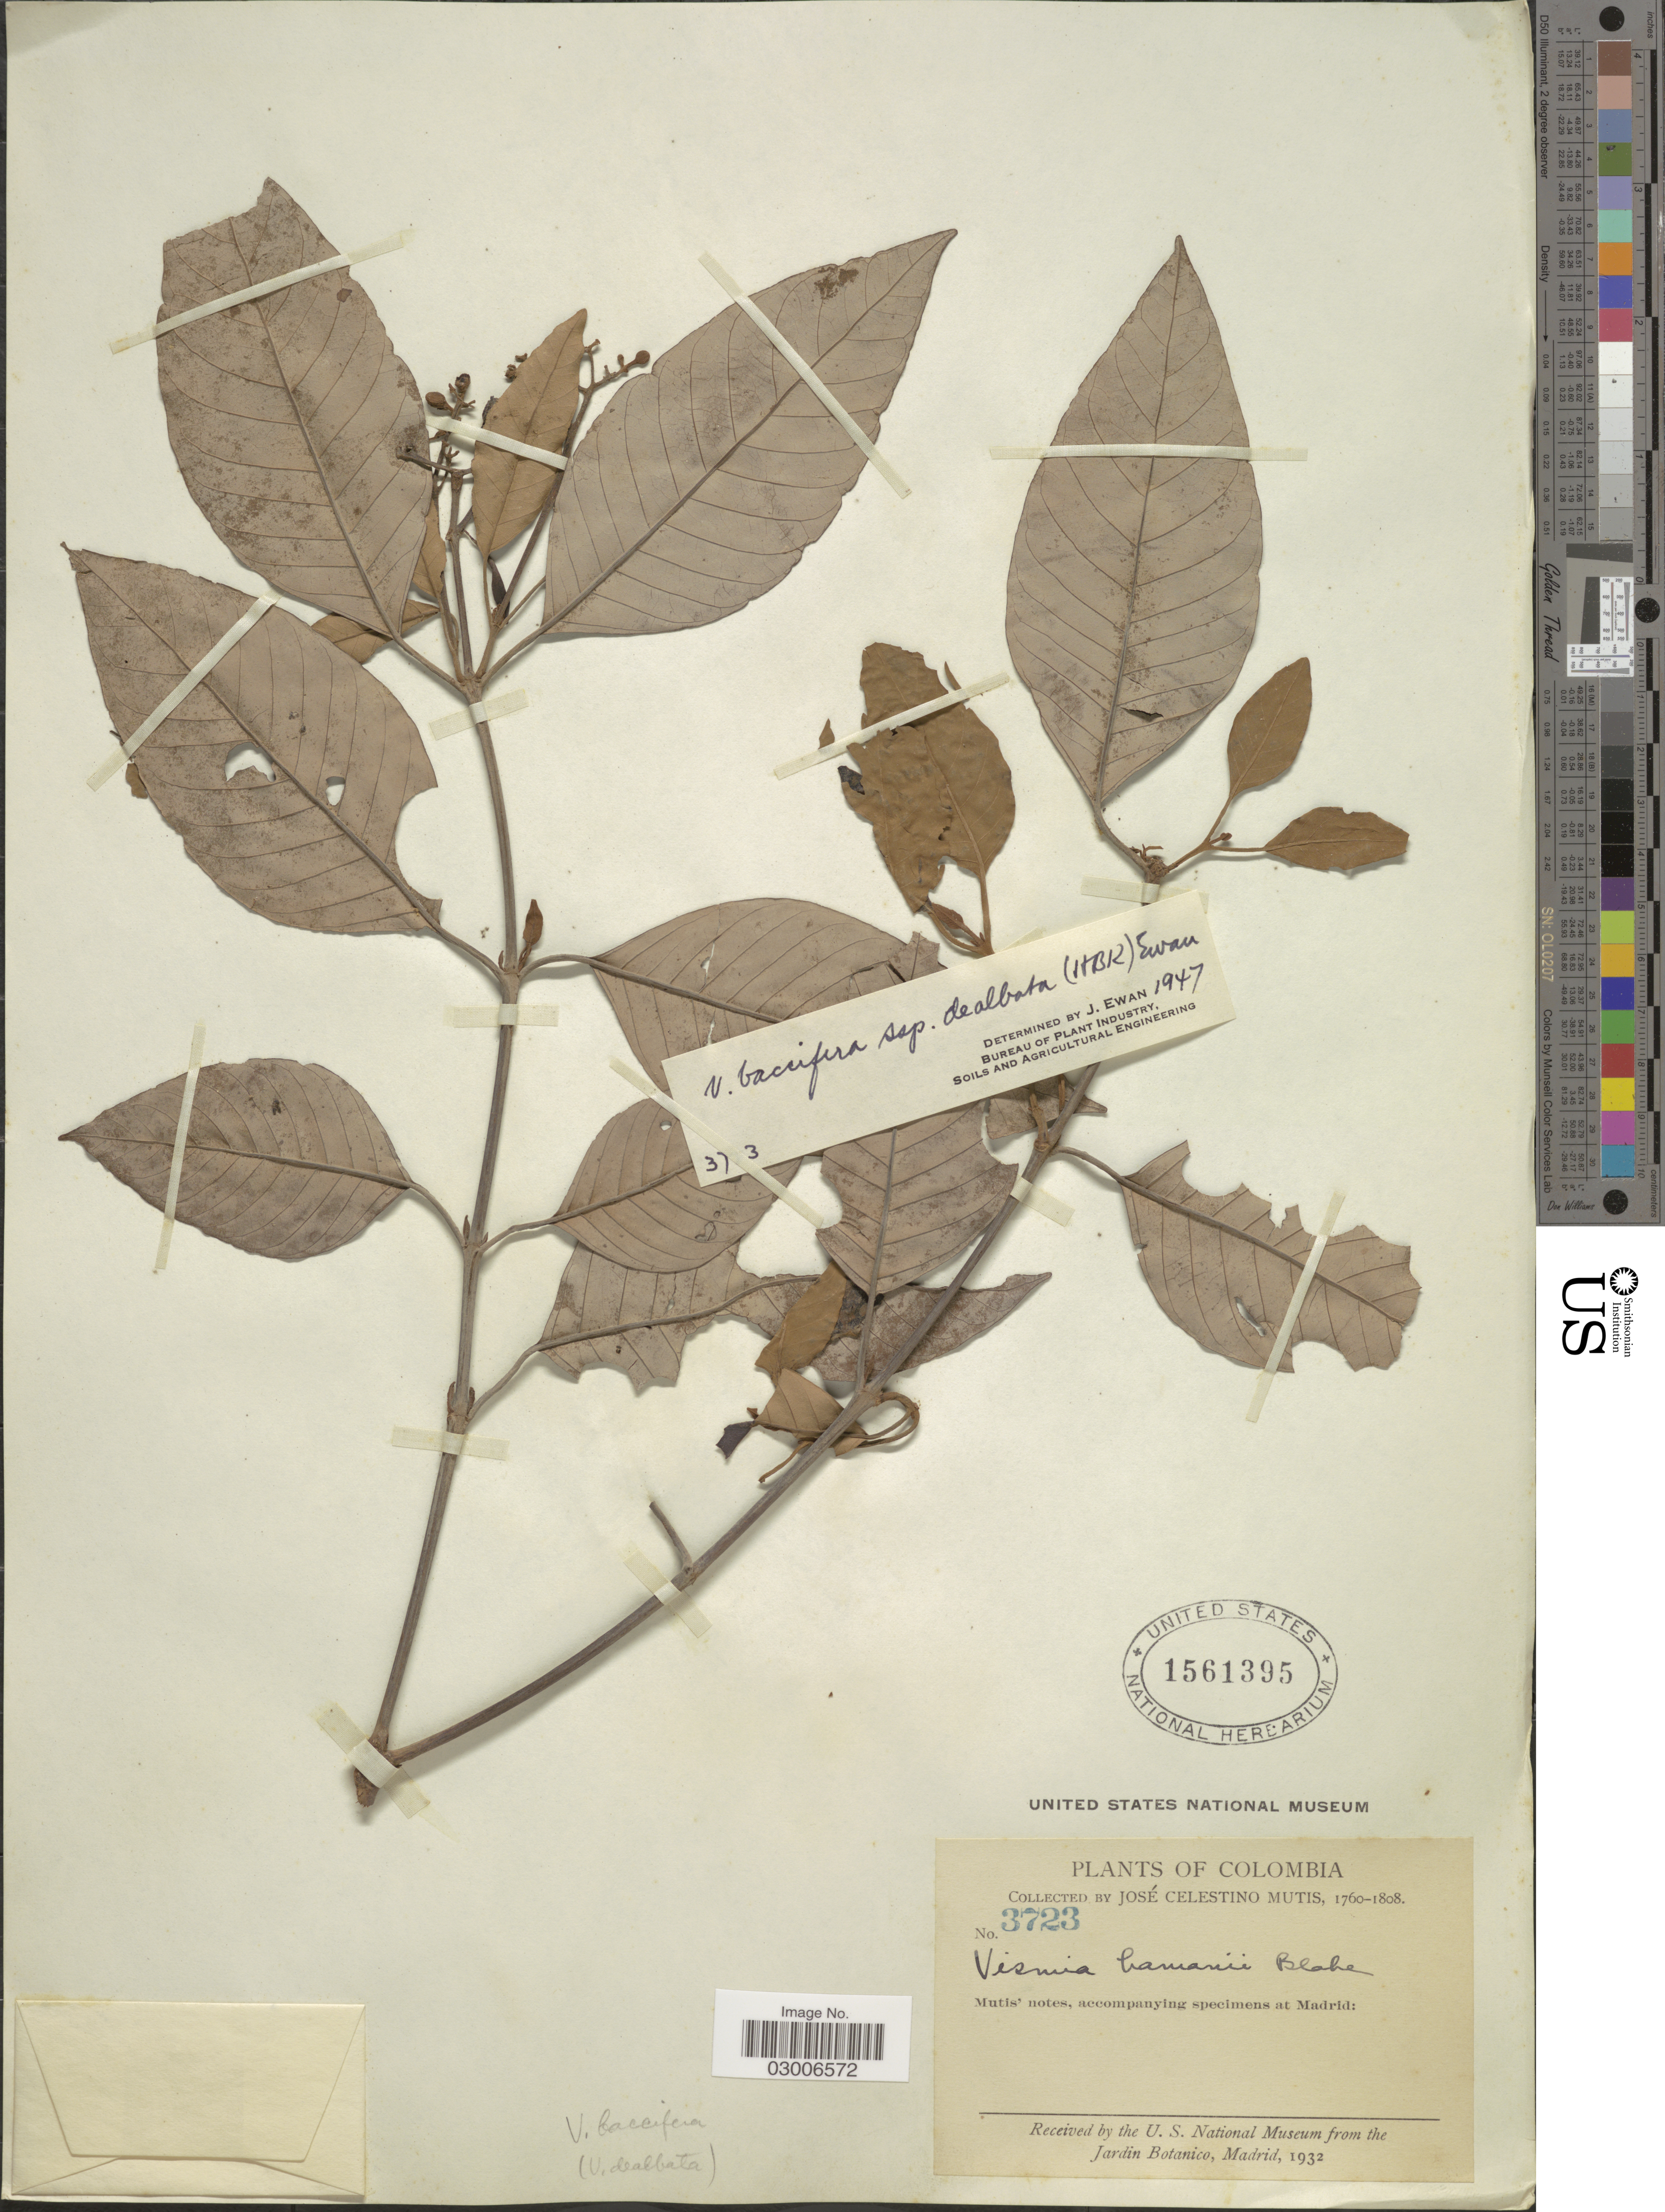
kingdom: Plantae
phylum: Tracheophyta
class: Magnoliopsida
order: Malpighiales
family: Hypericaceae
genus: Vismia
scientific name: Vismia baccifera subsp. dealbata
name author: (Kunth) Ewan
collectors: J. C. B. Mutis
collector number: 3723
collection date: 1760/1808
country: Colombia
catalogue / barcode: US 1561395